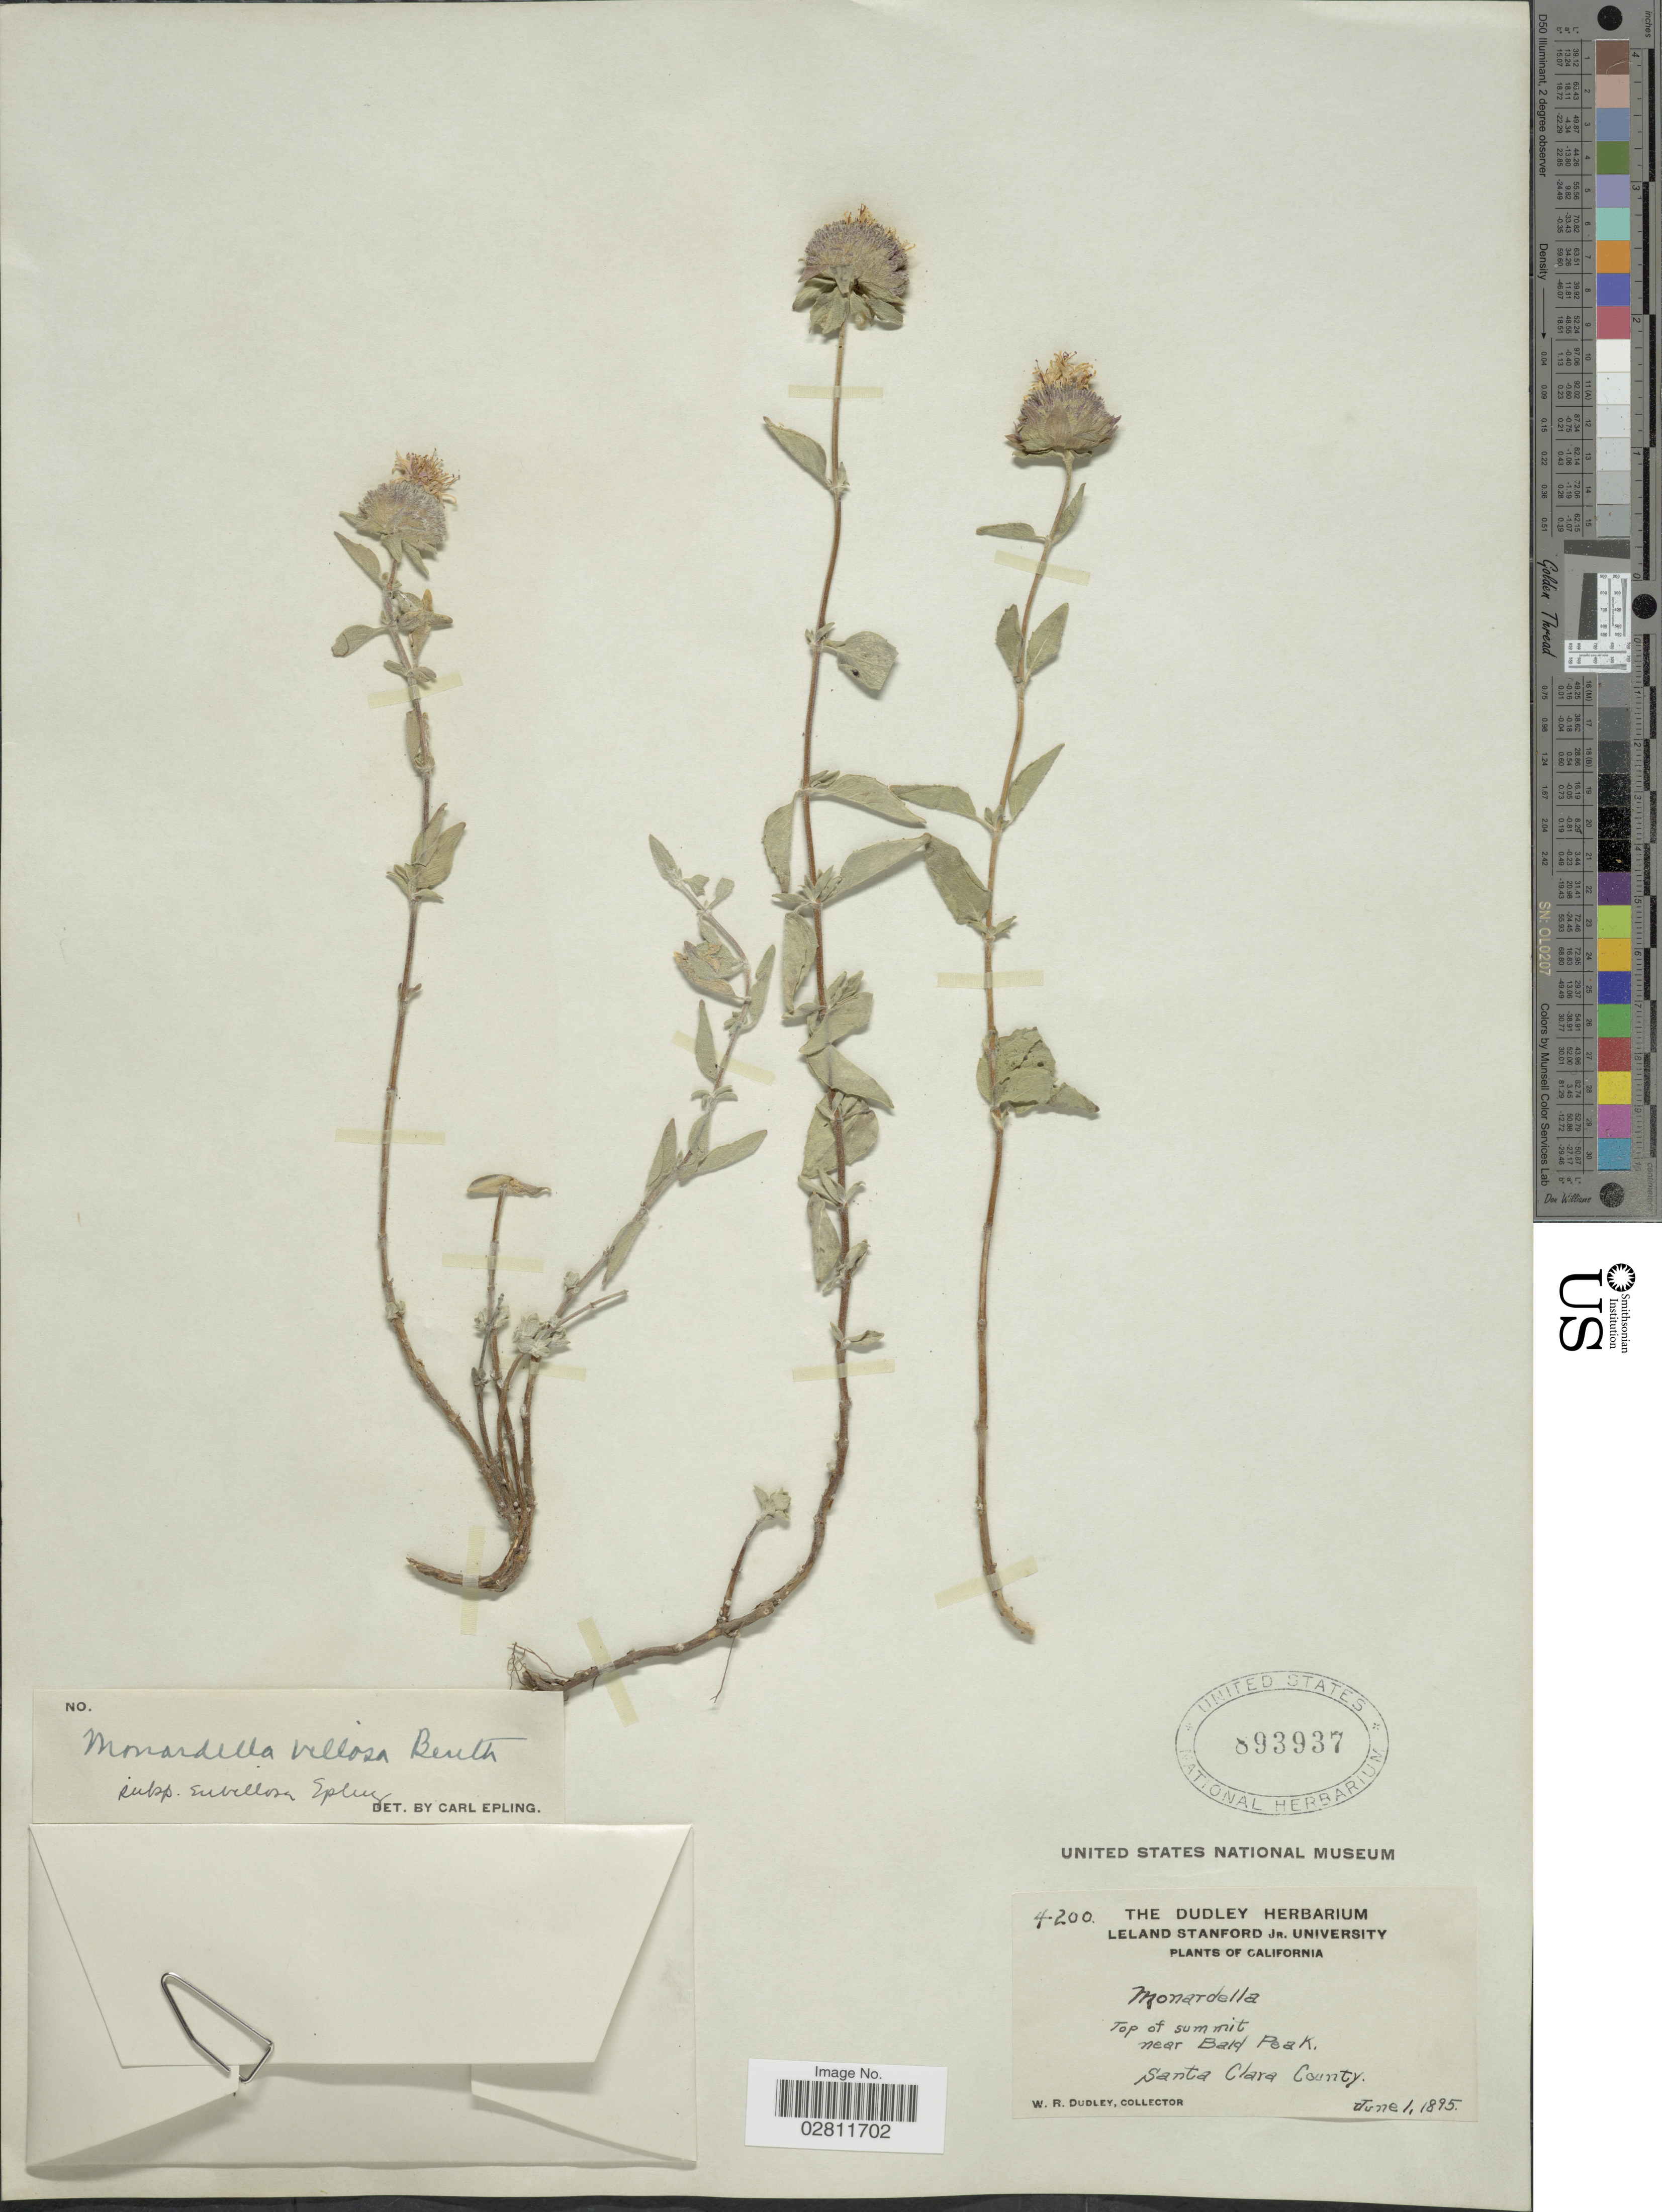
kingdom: Plantae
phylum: Tracheophyta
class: Magnoliopsida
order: Lamiales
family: Lamiaceae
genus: Monardella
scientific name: Monardella villosa subsp. euvillosa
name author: Epling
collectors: W. Dudley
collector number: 4200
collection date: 1895-06-01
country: United States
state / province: California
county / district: Santa Clara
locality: Top of summit near Bald Peak. Santa Clara County.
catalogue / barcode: US 893937